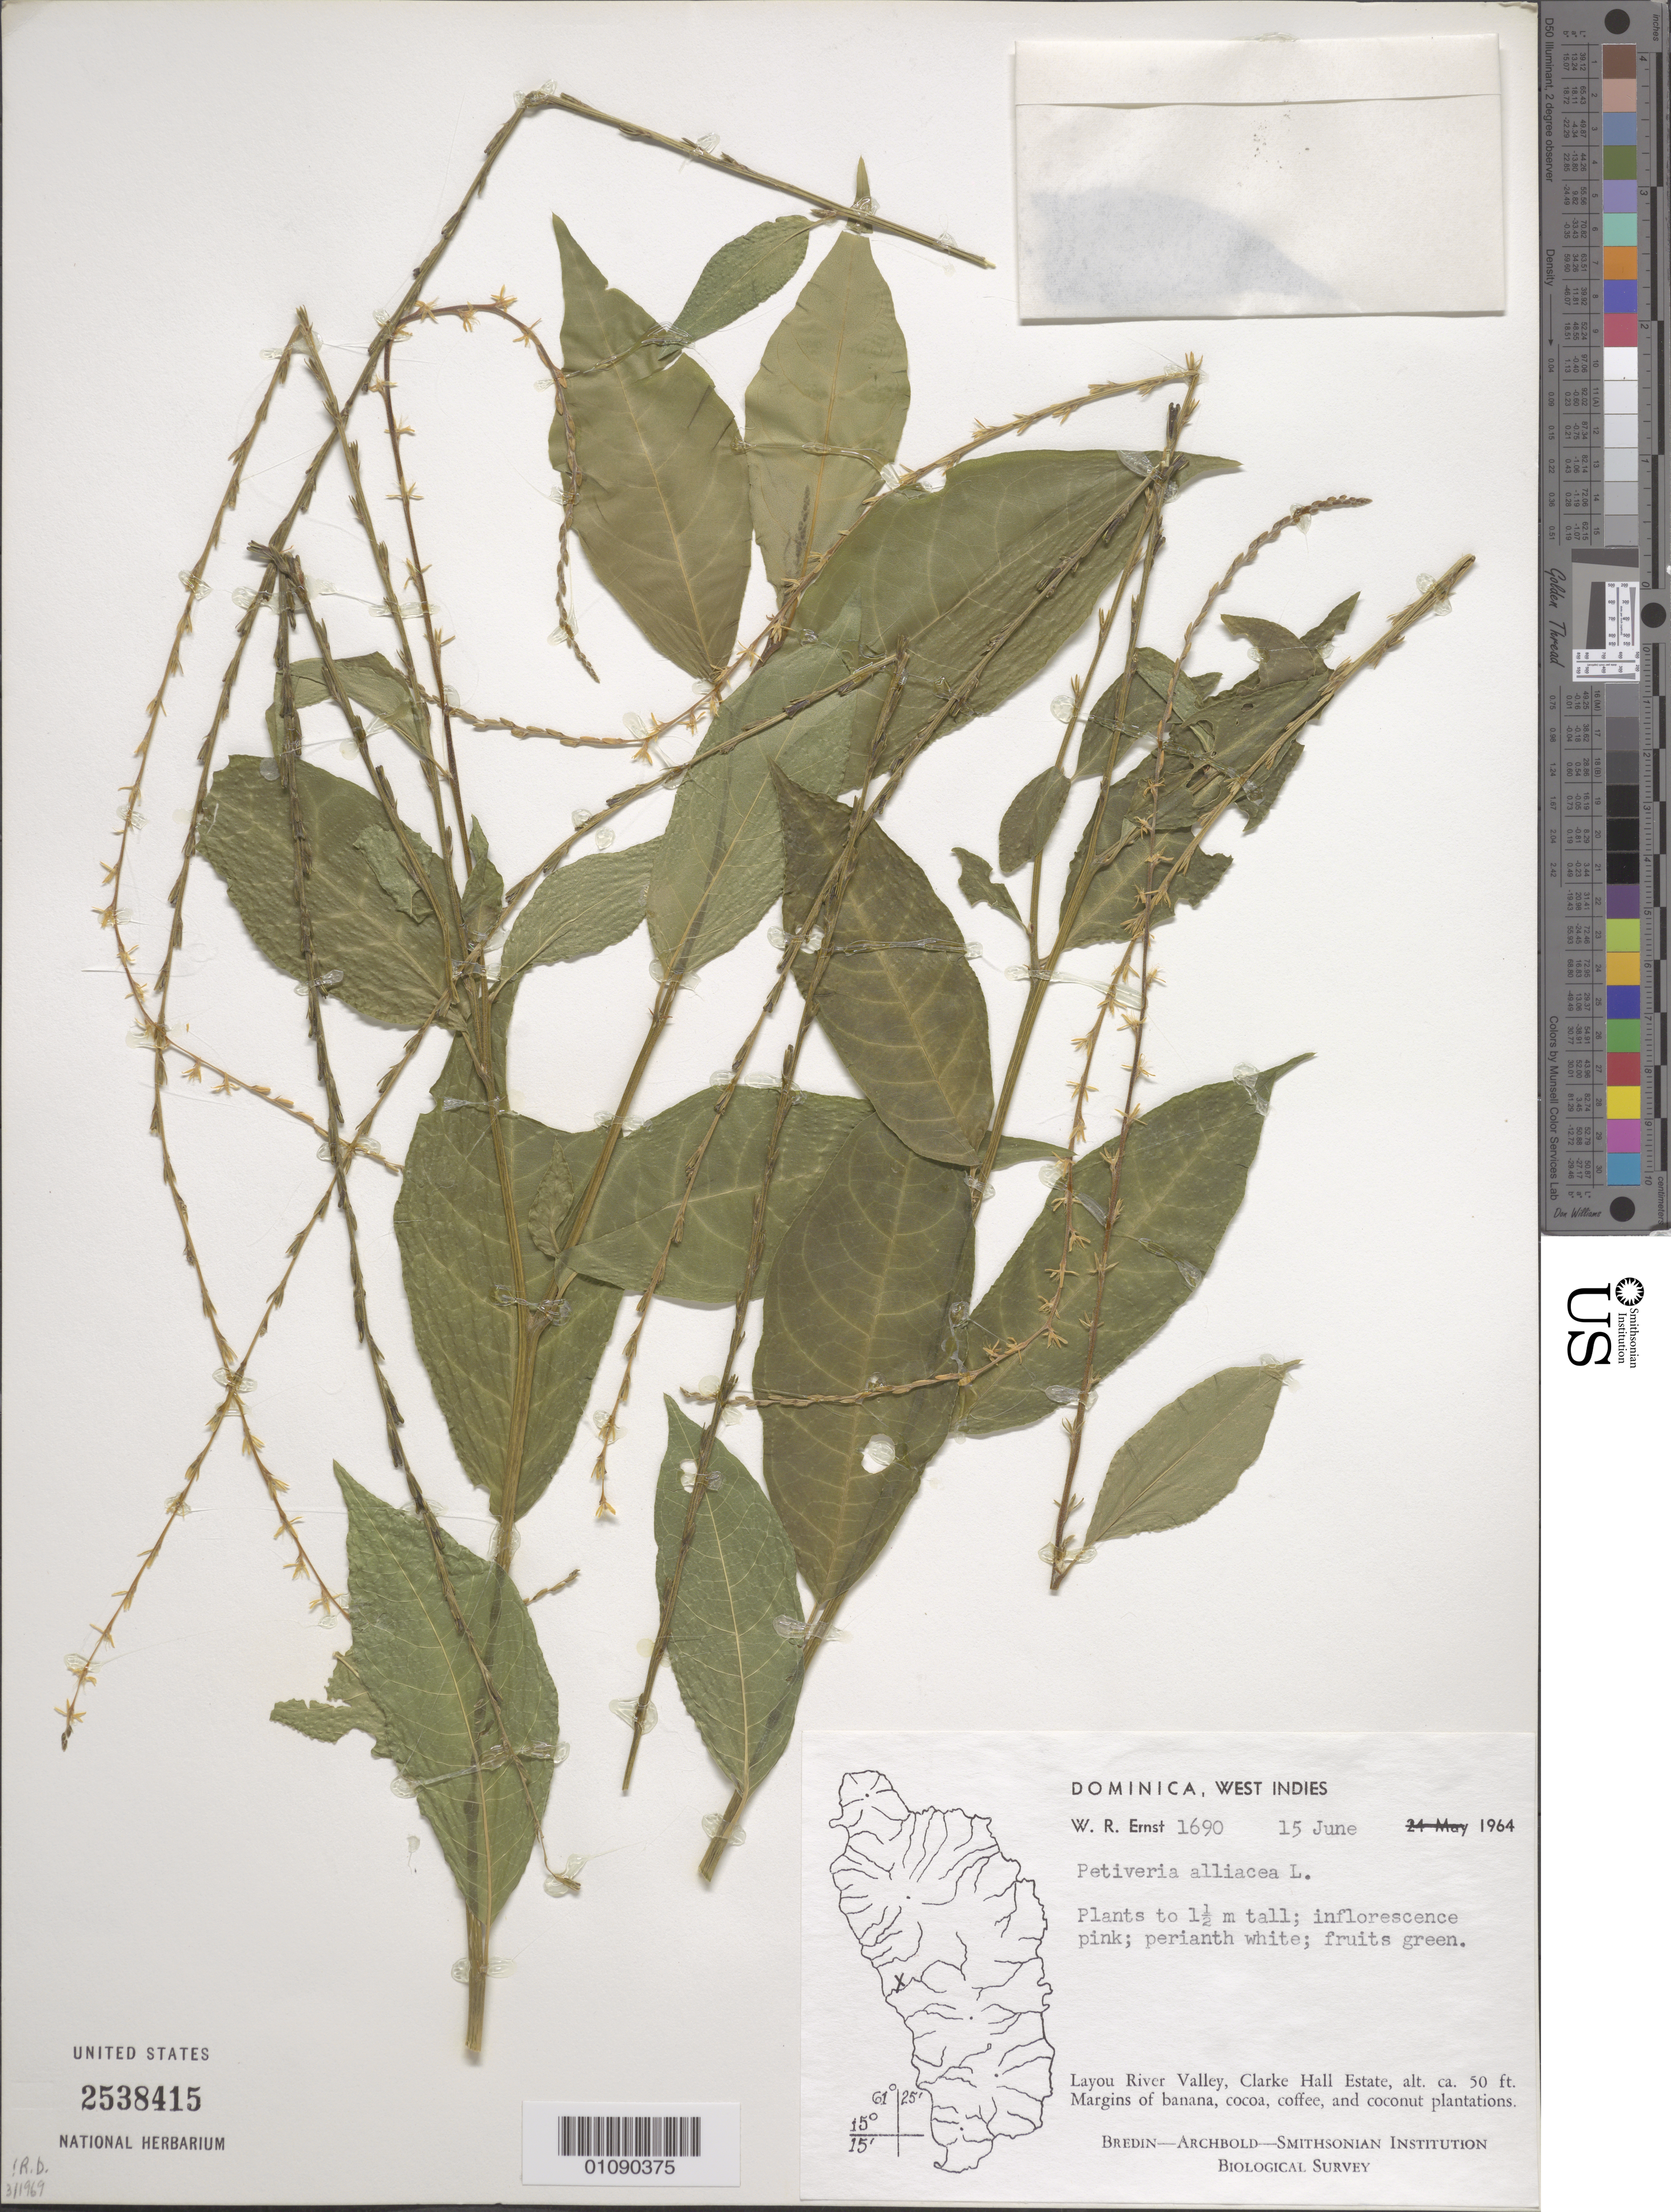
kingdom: Plantae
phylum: Tracheophyta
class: Magnoliopsida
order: Caryophyllales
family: Phytolaccaceae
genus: Petiveria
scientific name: Petiveria alliacea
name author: L.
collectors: W. R. Ernst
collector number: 1690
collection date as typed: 15 Jun 1964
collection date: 1964-06-15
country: Dominica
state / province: St. Joseph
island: Dominica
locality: Layou River Valley, Clarke Hall Estate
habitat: Margins of banana, cocoa, coffee, and coconut plantations.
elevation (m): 15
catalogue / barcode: US 2538415